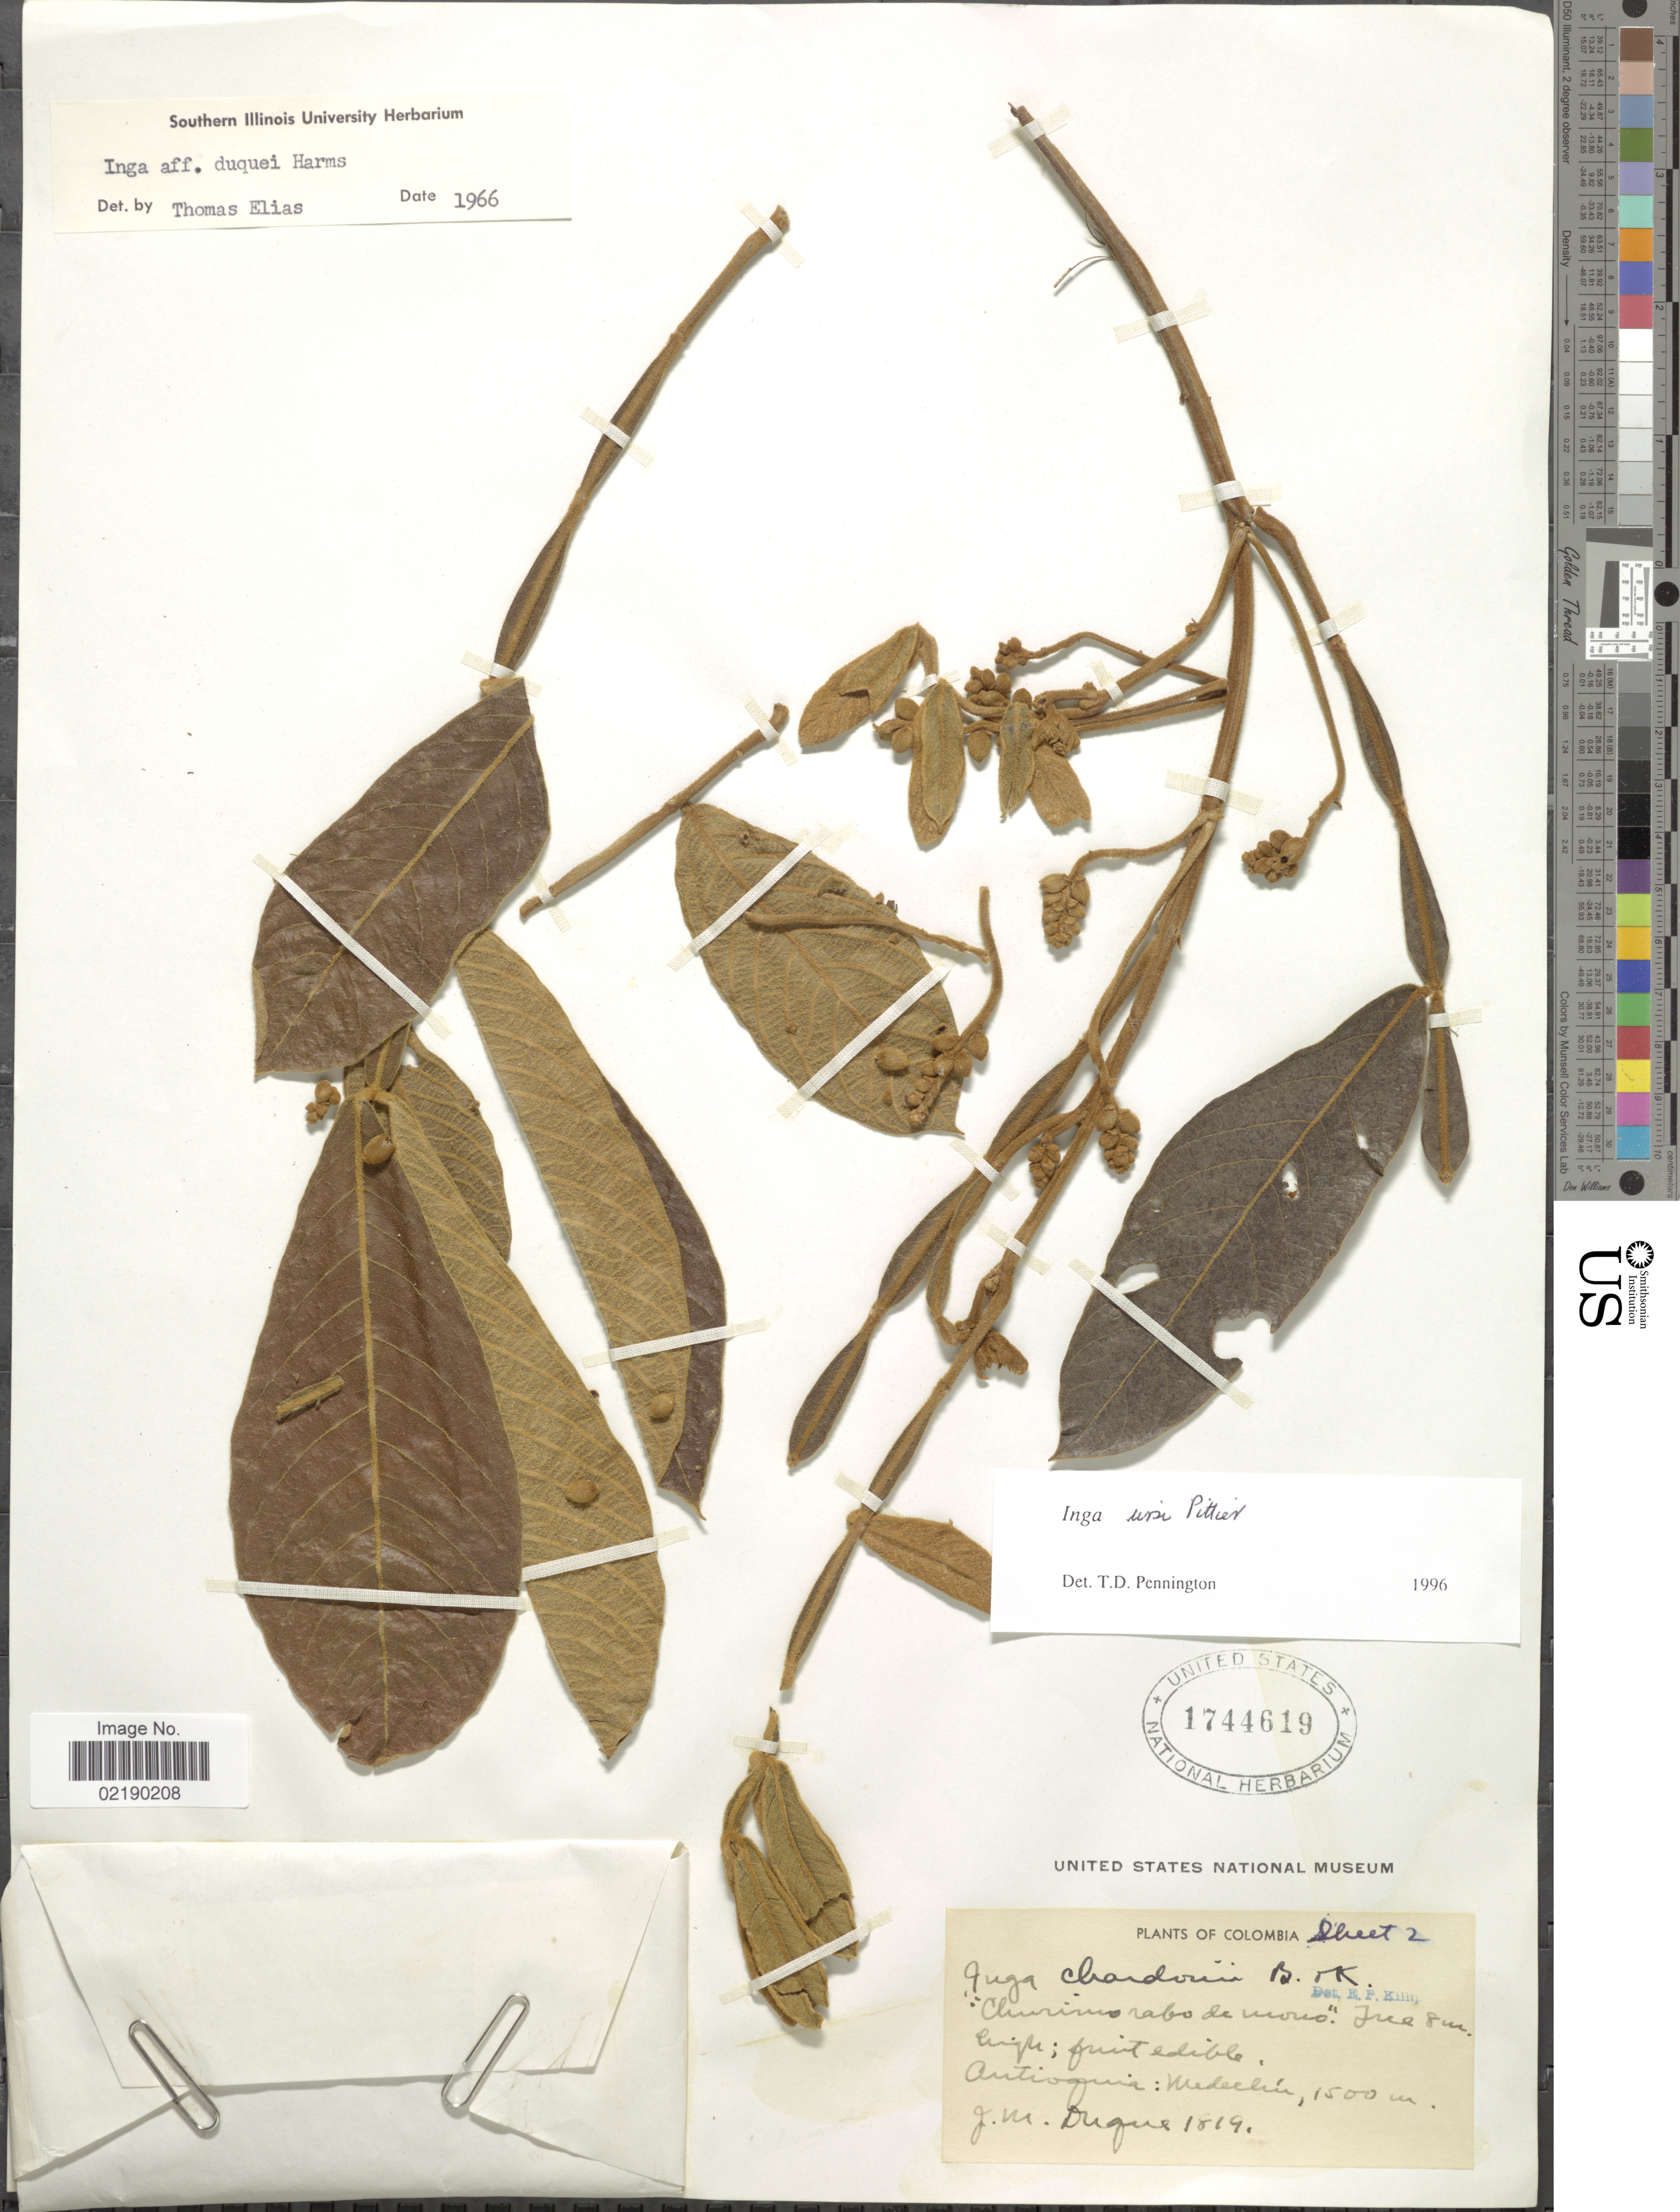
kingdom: Plantae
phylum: Tracheophyta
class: Magnoliopsida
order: Fabales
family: Fabaceae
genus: Inga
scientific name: Inga ursi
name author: Pittier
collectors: J. Duque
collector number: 1819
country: Colombia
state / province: Antioquia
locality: Medellin.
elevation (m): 1500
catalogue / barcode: US 1744619